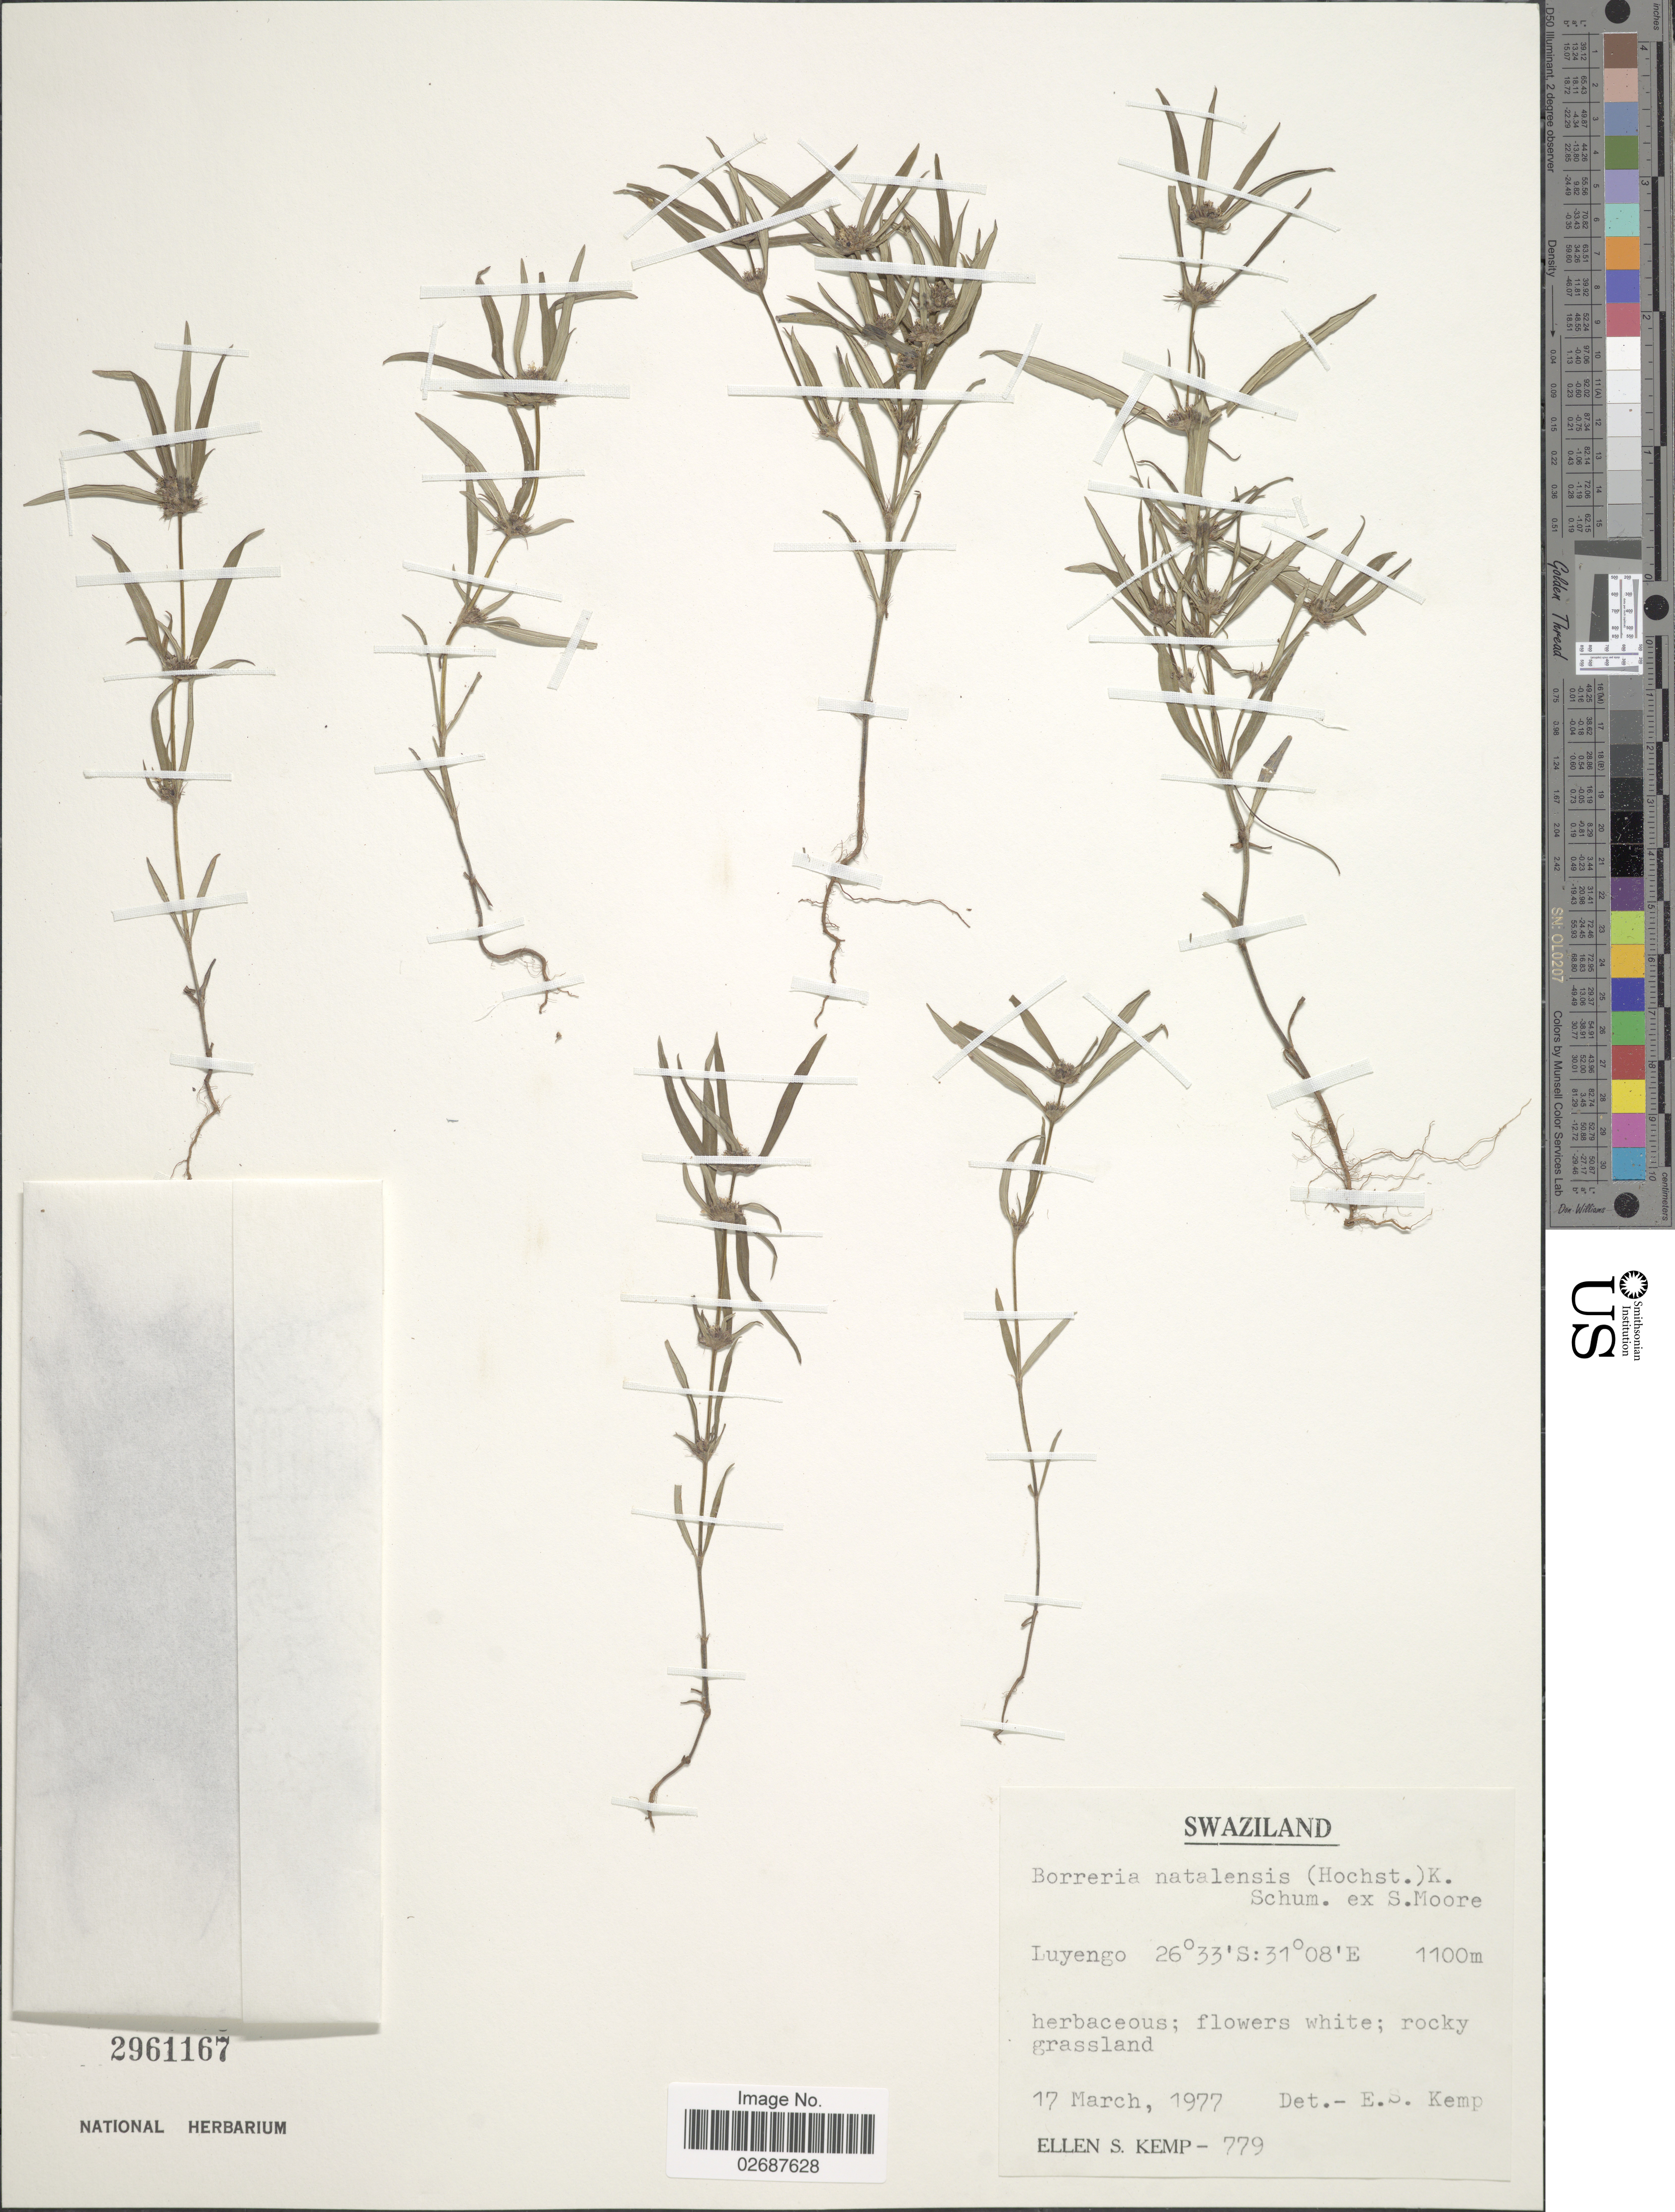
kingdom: Plantae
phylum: Tracheophyta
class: Magnoliopsida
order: Gentianales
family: Rubiaceae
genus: Borreria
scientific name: Borreria natalensis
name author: (Hochst.) K. Schum. ex S. Moore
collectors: E. S. Kemp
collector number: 779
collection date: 1977-03-17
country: Eswatini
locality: Luyengo.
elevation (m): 1100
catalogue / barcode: US 2961167